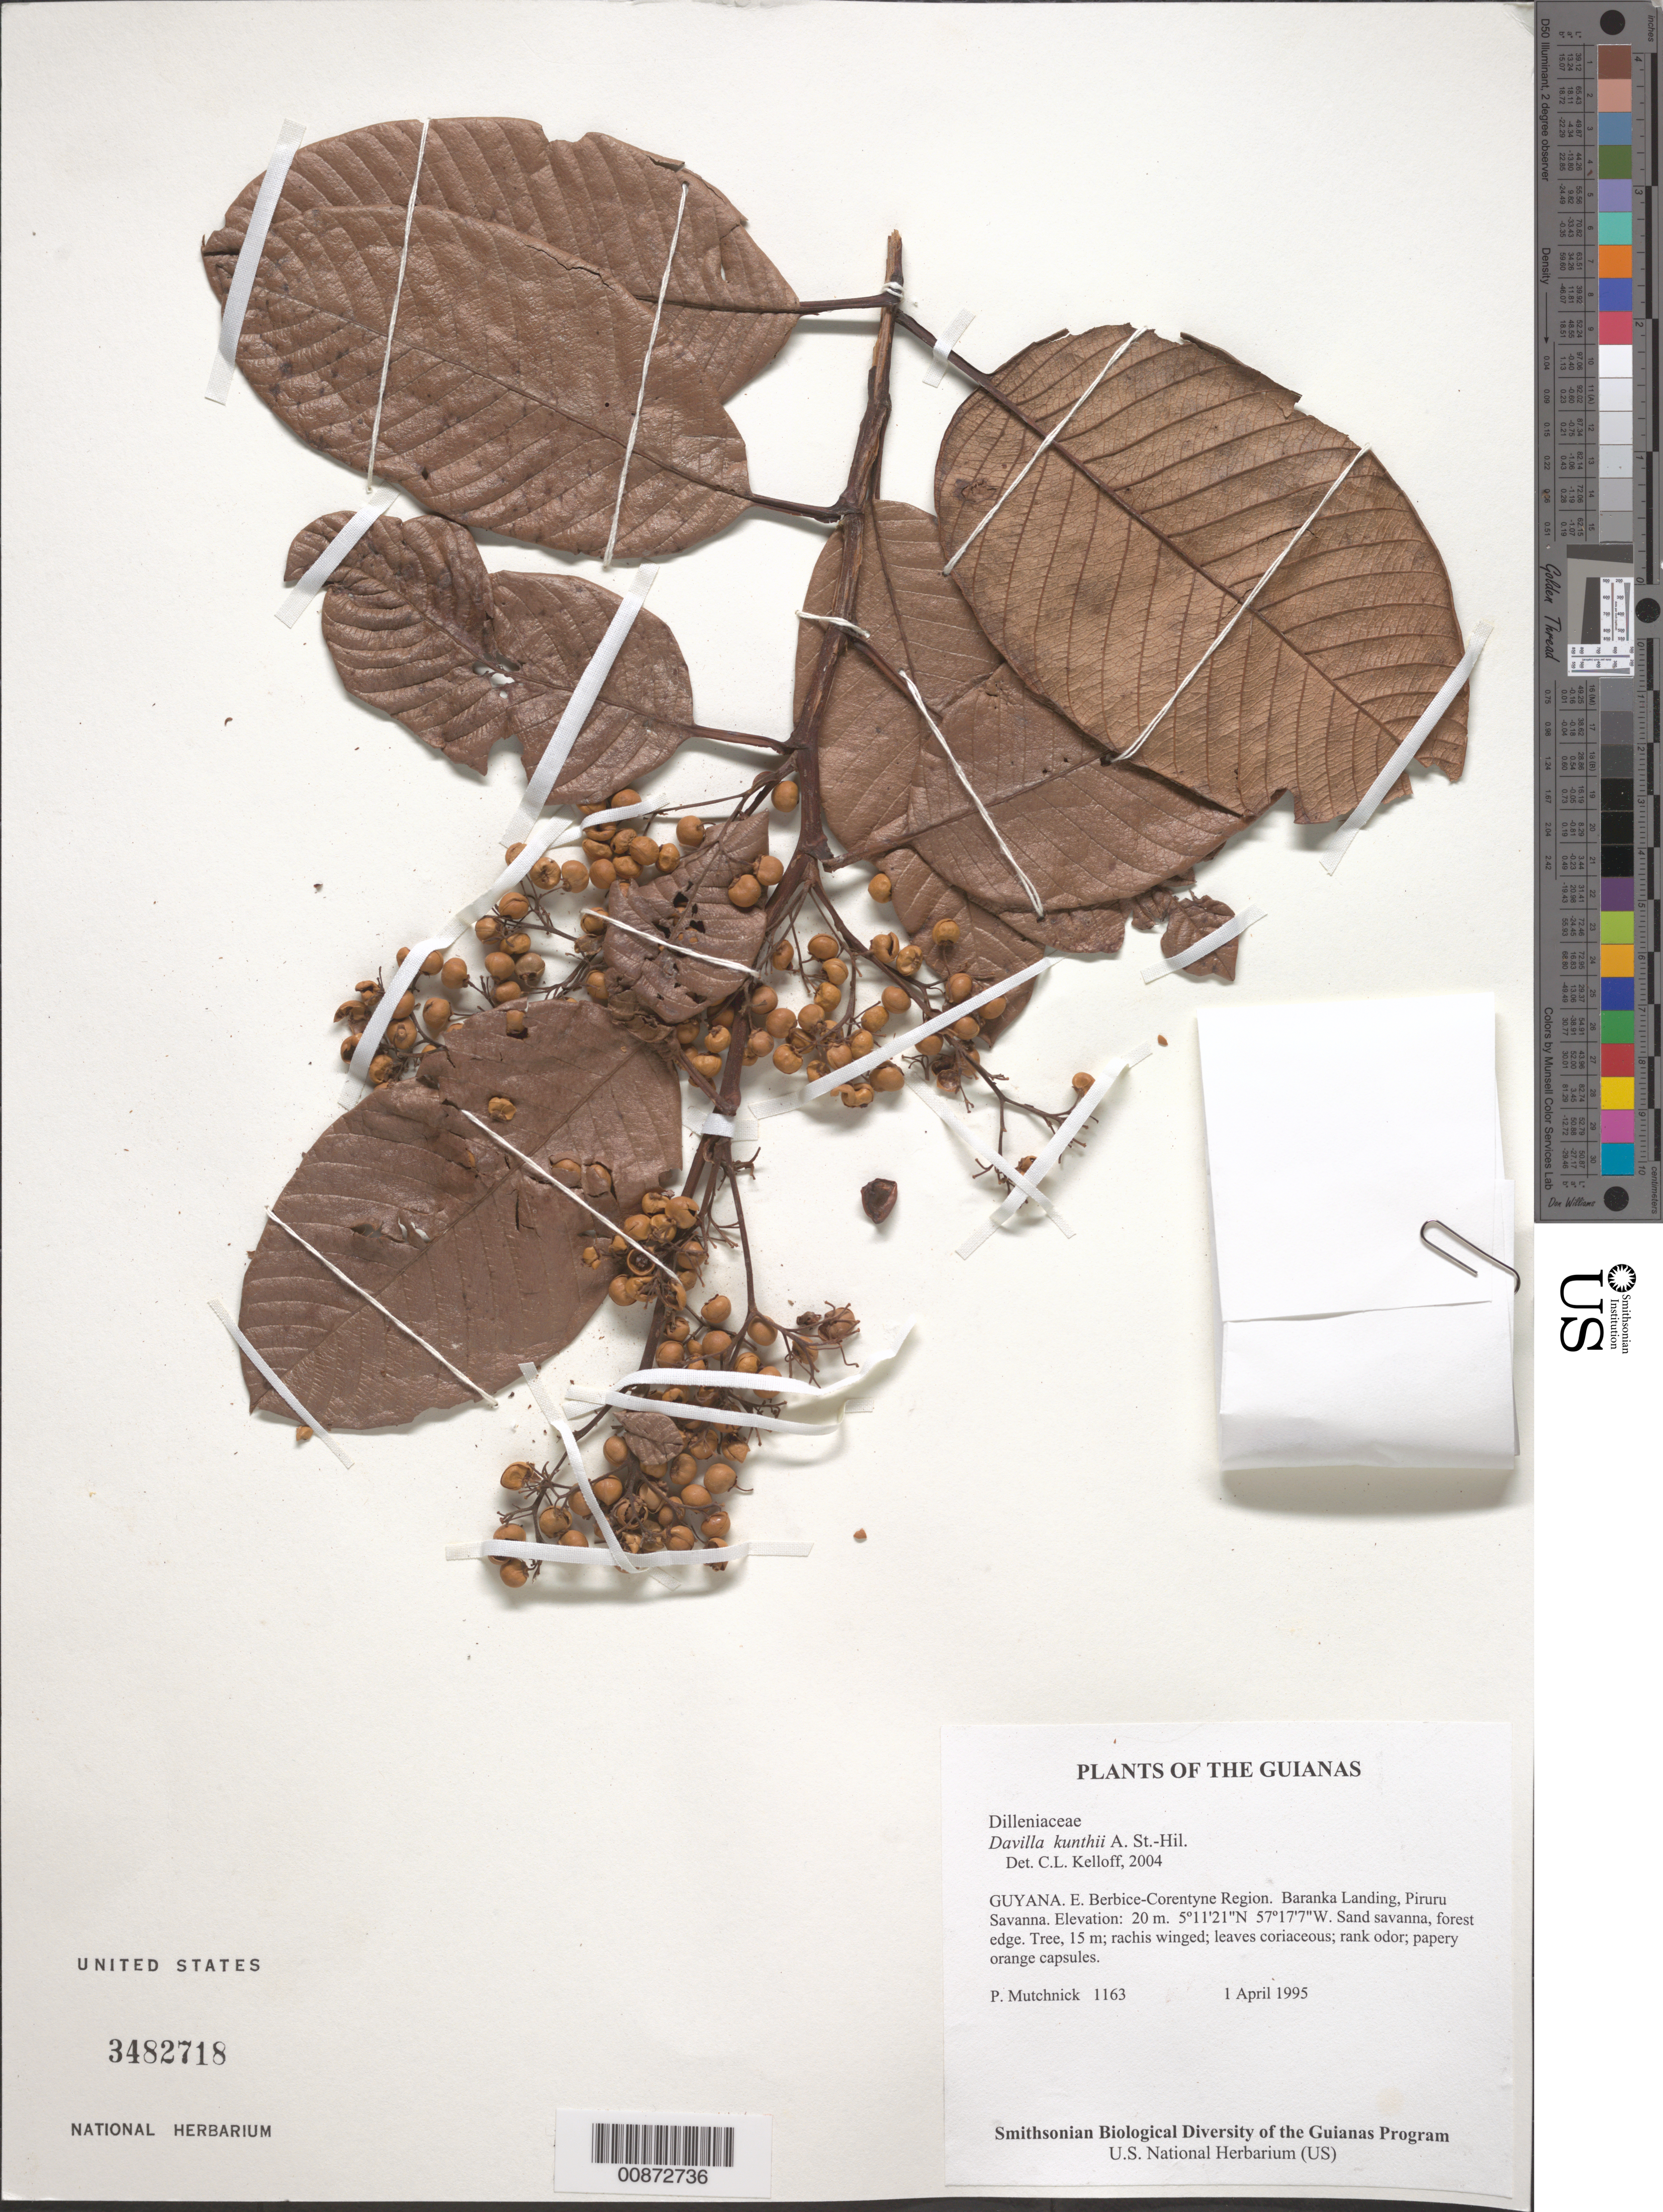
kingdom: Plantae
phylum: Tracheophyta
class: Magnoliopsida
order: Dilleniales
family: Dilleniaceae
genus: Davilla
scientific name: Davilla kunthii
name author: A. St.-Hil.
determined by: Kelloff, Carol L., (US), Smithsonian Institution - National Museum of Natural History (UNITED STATES)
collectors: P. Mutchnick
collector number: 1163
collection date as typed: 1 April 1995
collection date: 1995-04-01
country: Guyana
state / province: E. Berbice-Corentyne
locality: Baranka Landing, Piruru Savanna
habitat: Sand savanna, forest edge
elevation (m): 20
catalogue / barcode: US 3482718